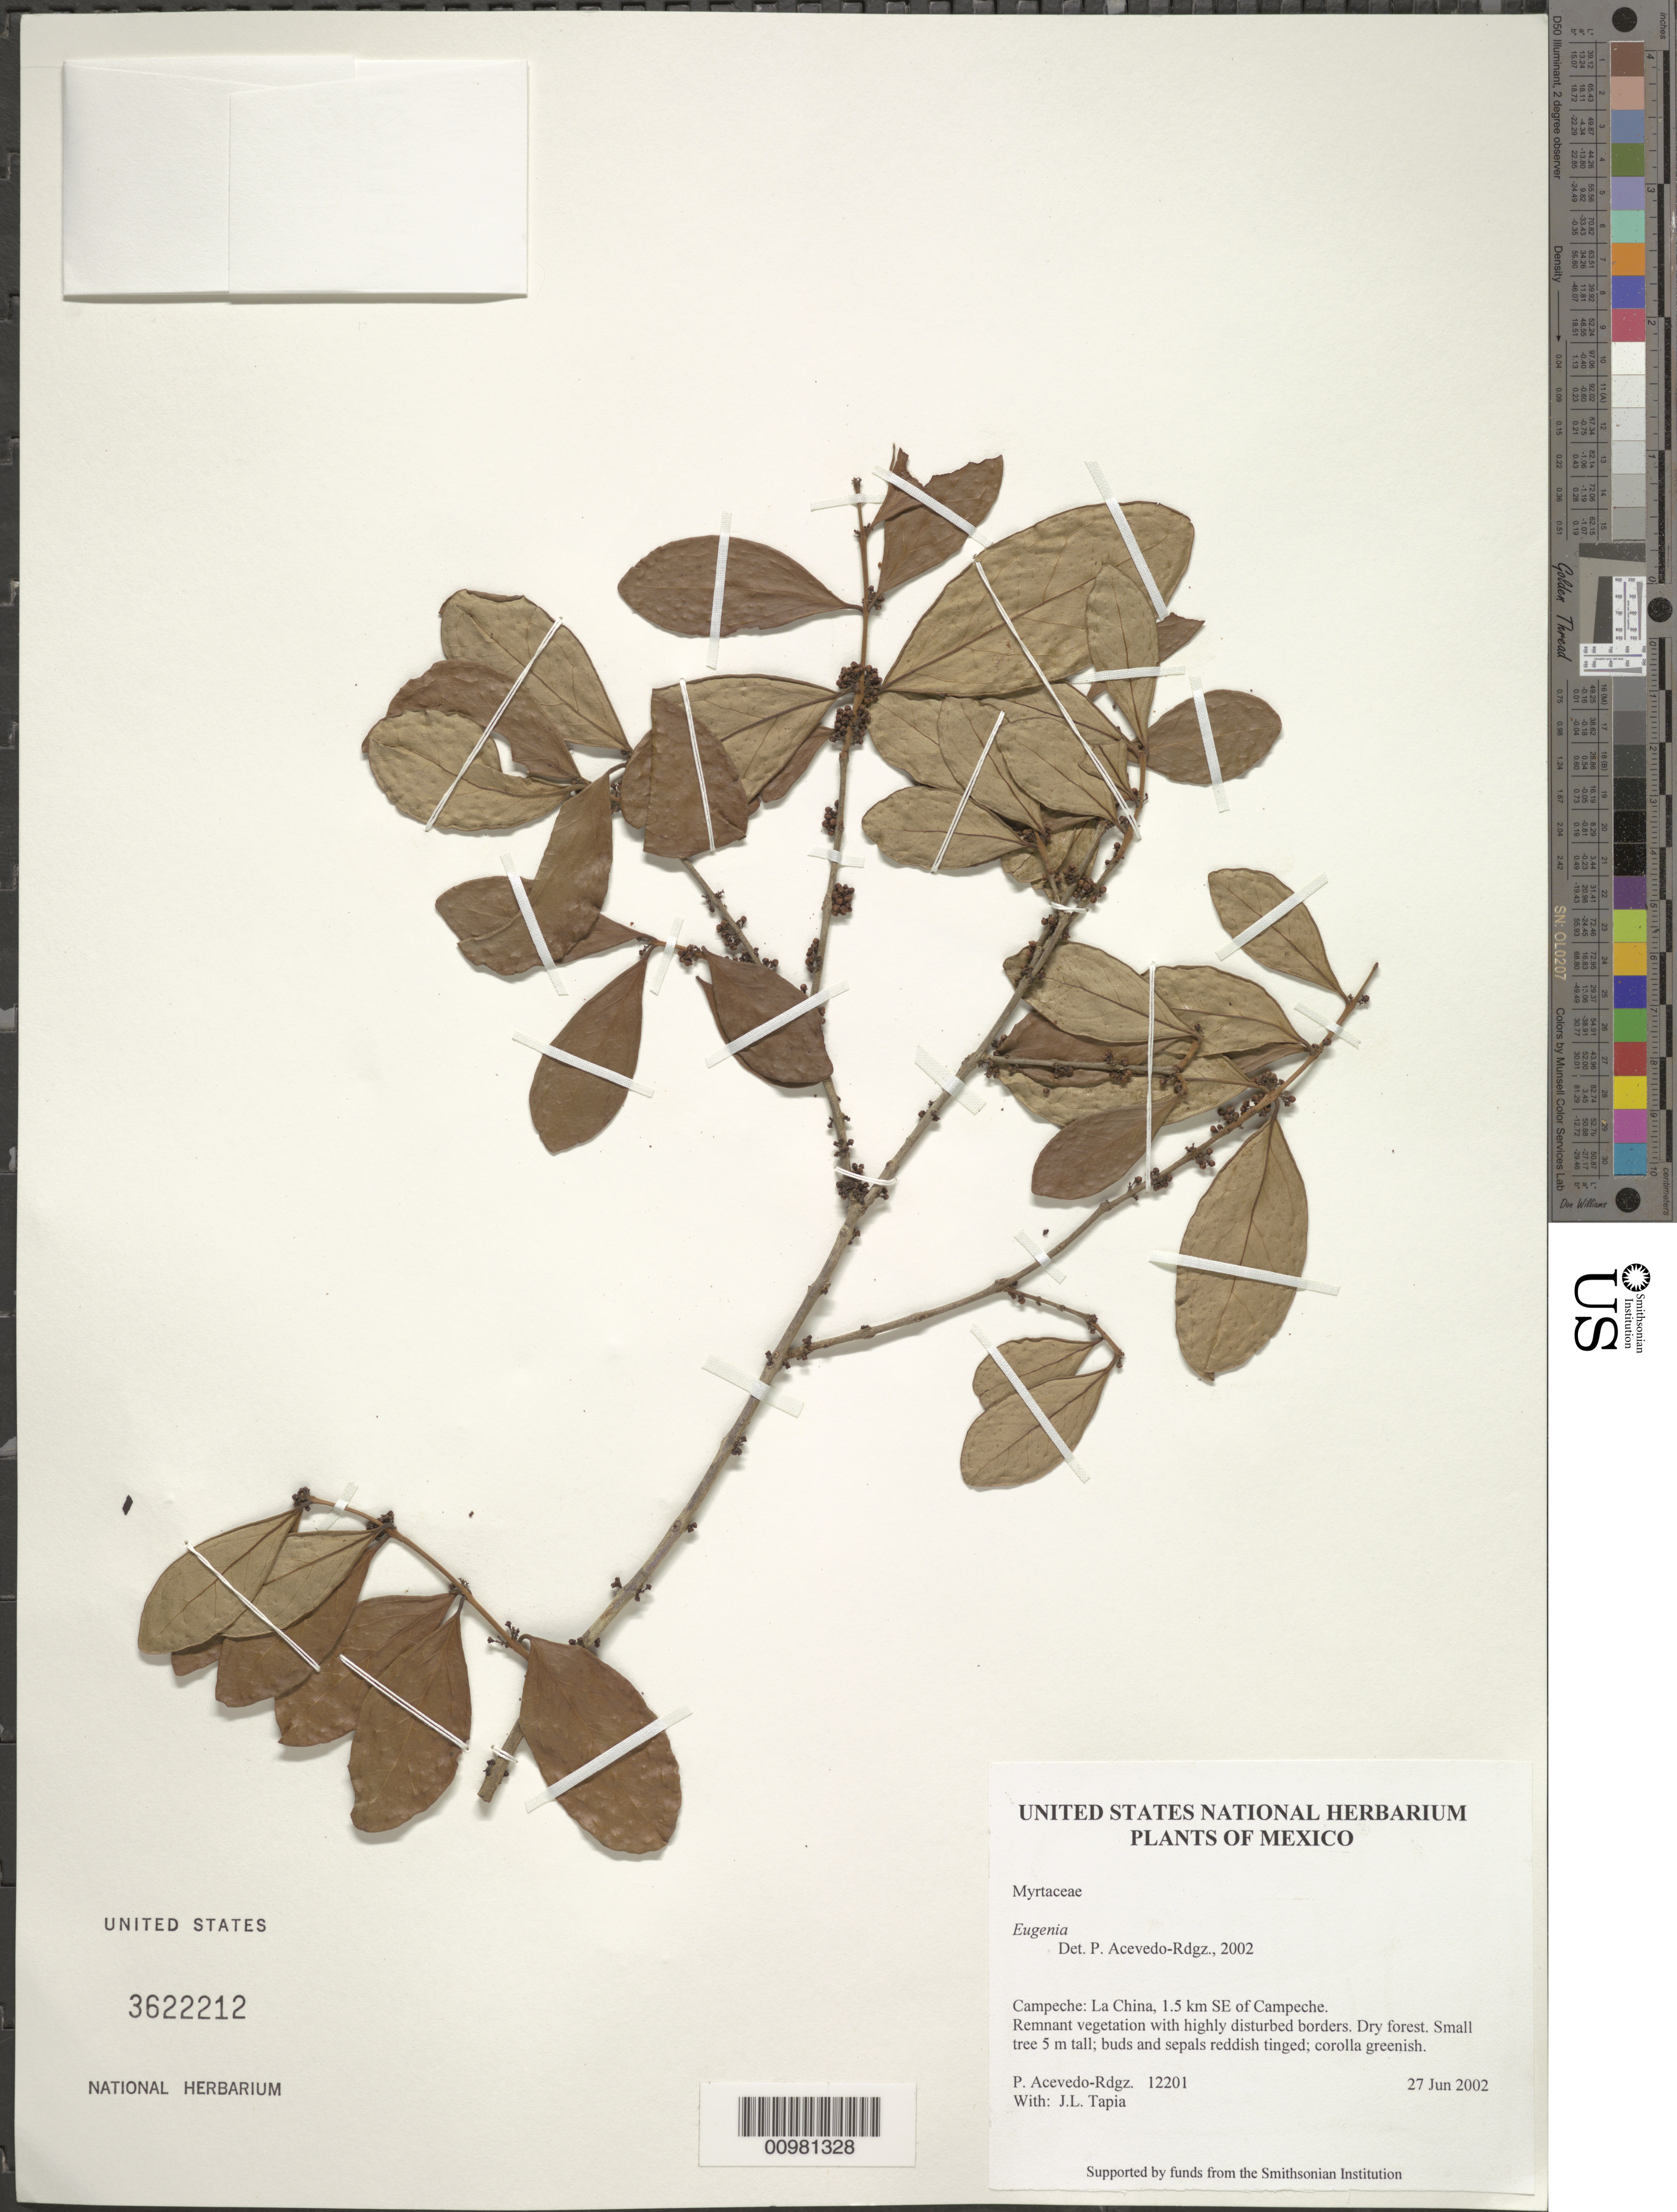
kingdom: Plantae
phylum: Tracheophyta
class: Magnoliopsida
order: Myrtales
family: Myrtaceae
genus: Eugenia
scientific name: Eugenia sp.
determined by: Acevedo-Rodríguez, P., (BOT), Smithsonian Institution - National Museum of Natural History (UNITED STATES)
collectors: P. Acevedo-Rodr. & J. L. Tapia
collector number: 12201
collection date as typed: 27 Jun 2002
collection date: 2002-06-27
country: Mexico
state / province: Campeche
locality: Campeche: La China, 1.5 km SE of Campeche.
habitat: Remnant vegetation with highly disturbed borders. Dry forest.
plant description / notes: US, NY, MO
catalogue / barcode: US 3622212